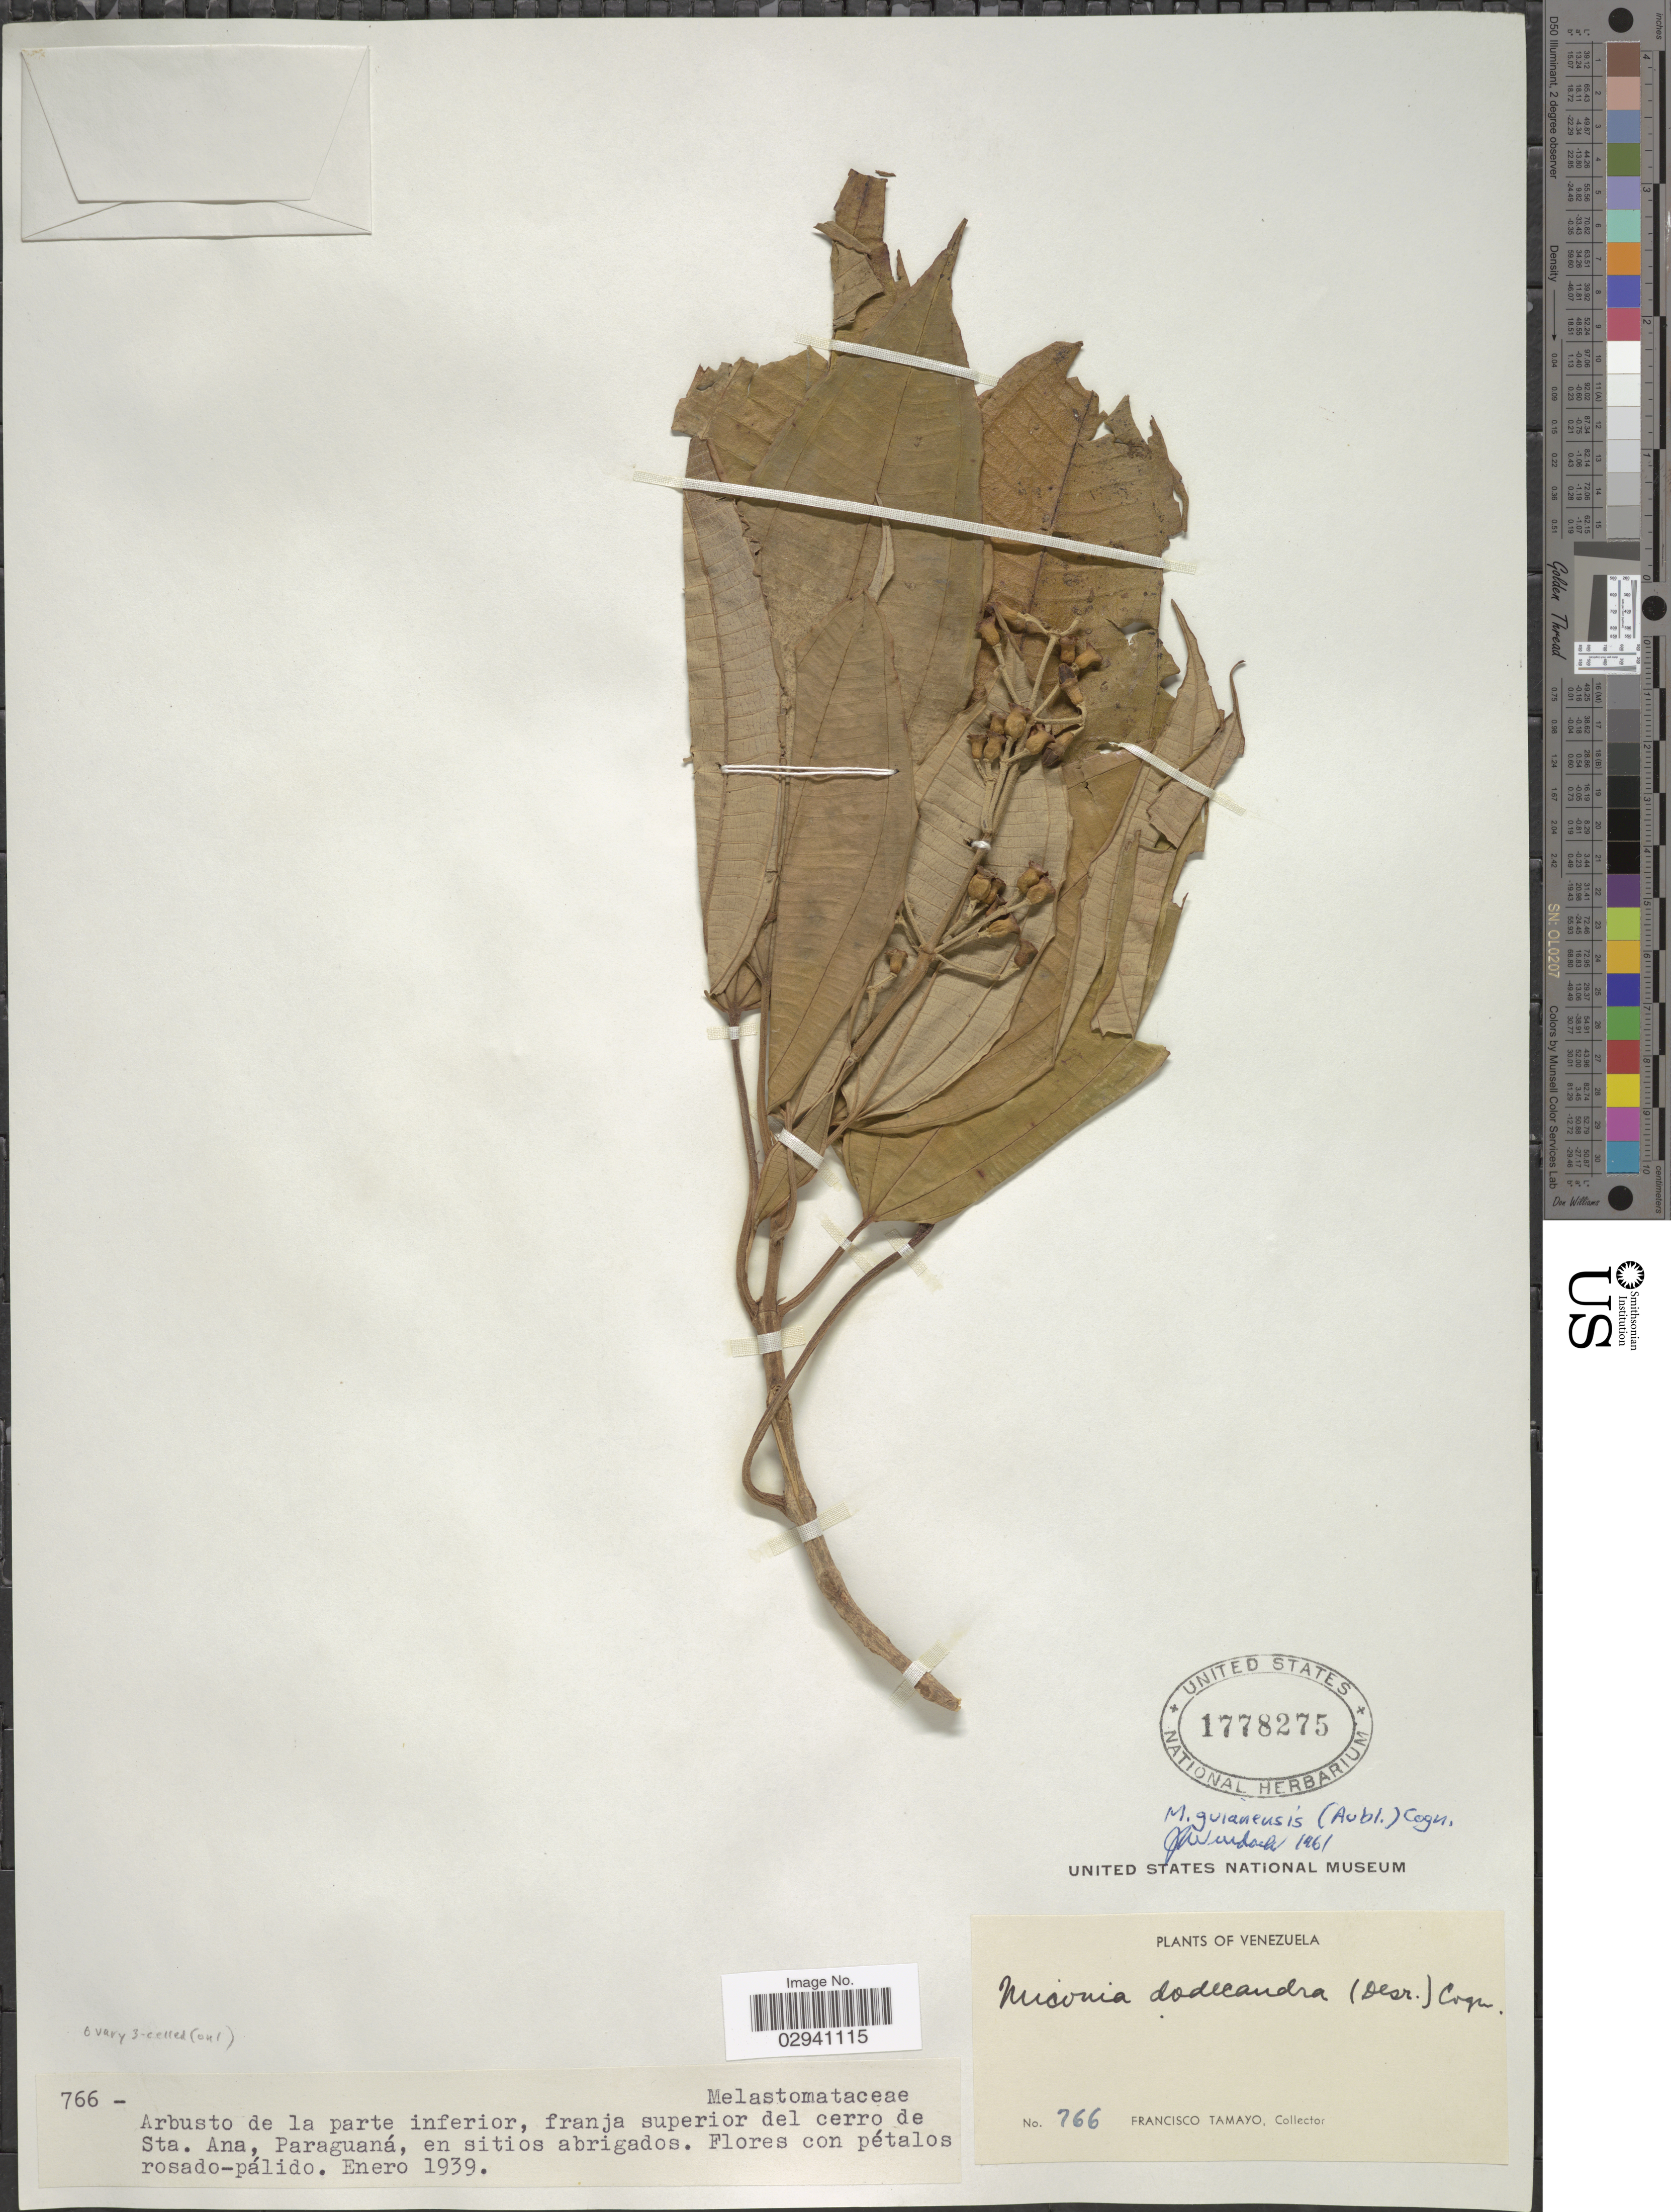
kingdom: Plantae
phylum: Tracheophyta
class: Magnoliopsida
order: Myrtales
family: Melastomataceae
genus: Miconia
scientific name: Miconia mirabilis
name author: (Aubl.) L.O. Williams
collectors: F. Tamayo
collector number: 766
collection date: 1939-01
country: Venezuela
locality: Franja superior del cerro de Sta. Ana, Paraguaná.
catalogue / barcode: US 1778275